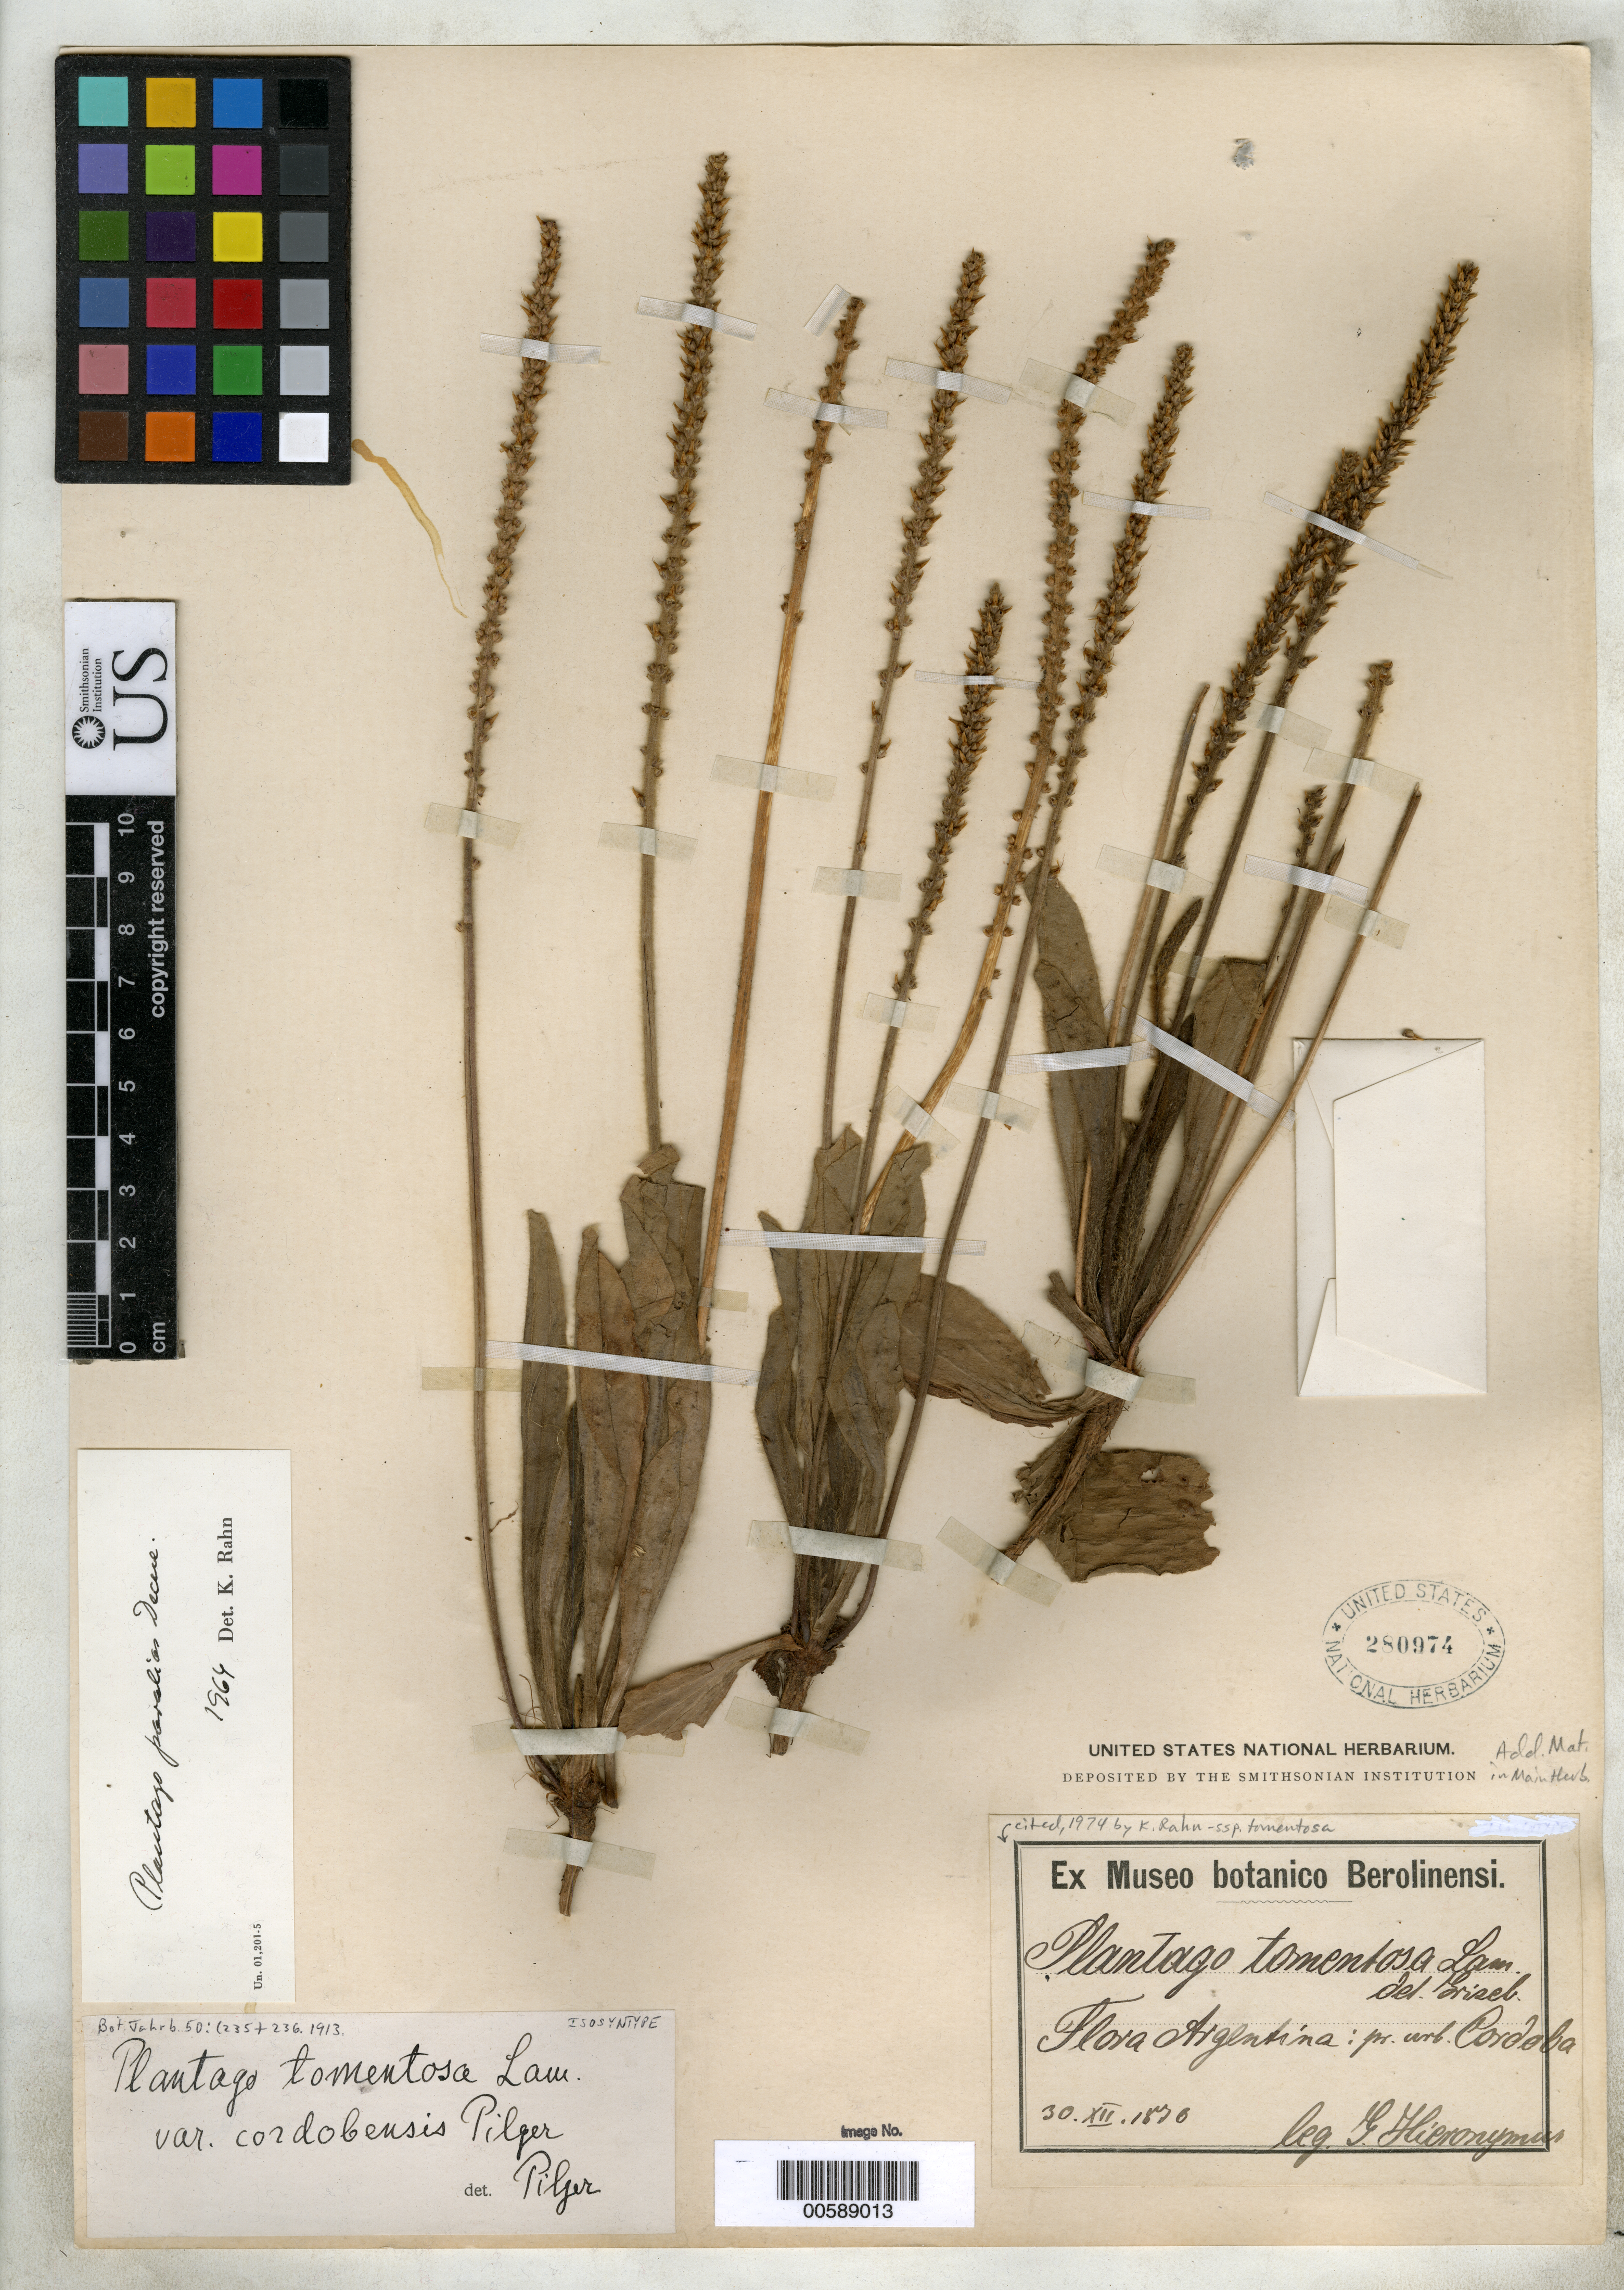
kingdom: Plantae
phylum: Tracheophyta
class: Magnoliopsida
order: Lamiales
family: Plantaginaceae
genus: Plantago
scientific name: Plantago tomentosa var. cordobensis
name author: Pilg.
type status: Isosyntype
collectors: G. H. Hieronymus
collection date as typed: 30 Dec 1876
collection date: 1876-12-30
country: Argentina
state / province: Córdoba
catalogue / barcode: US 280974